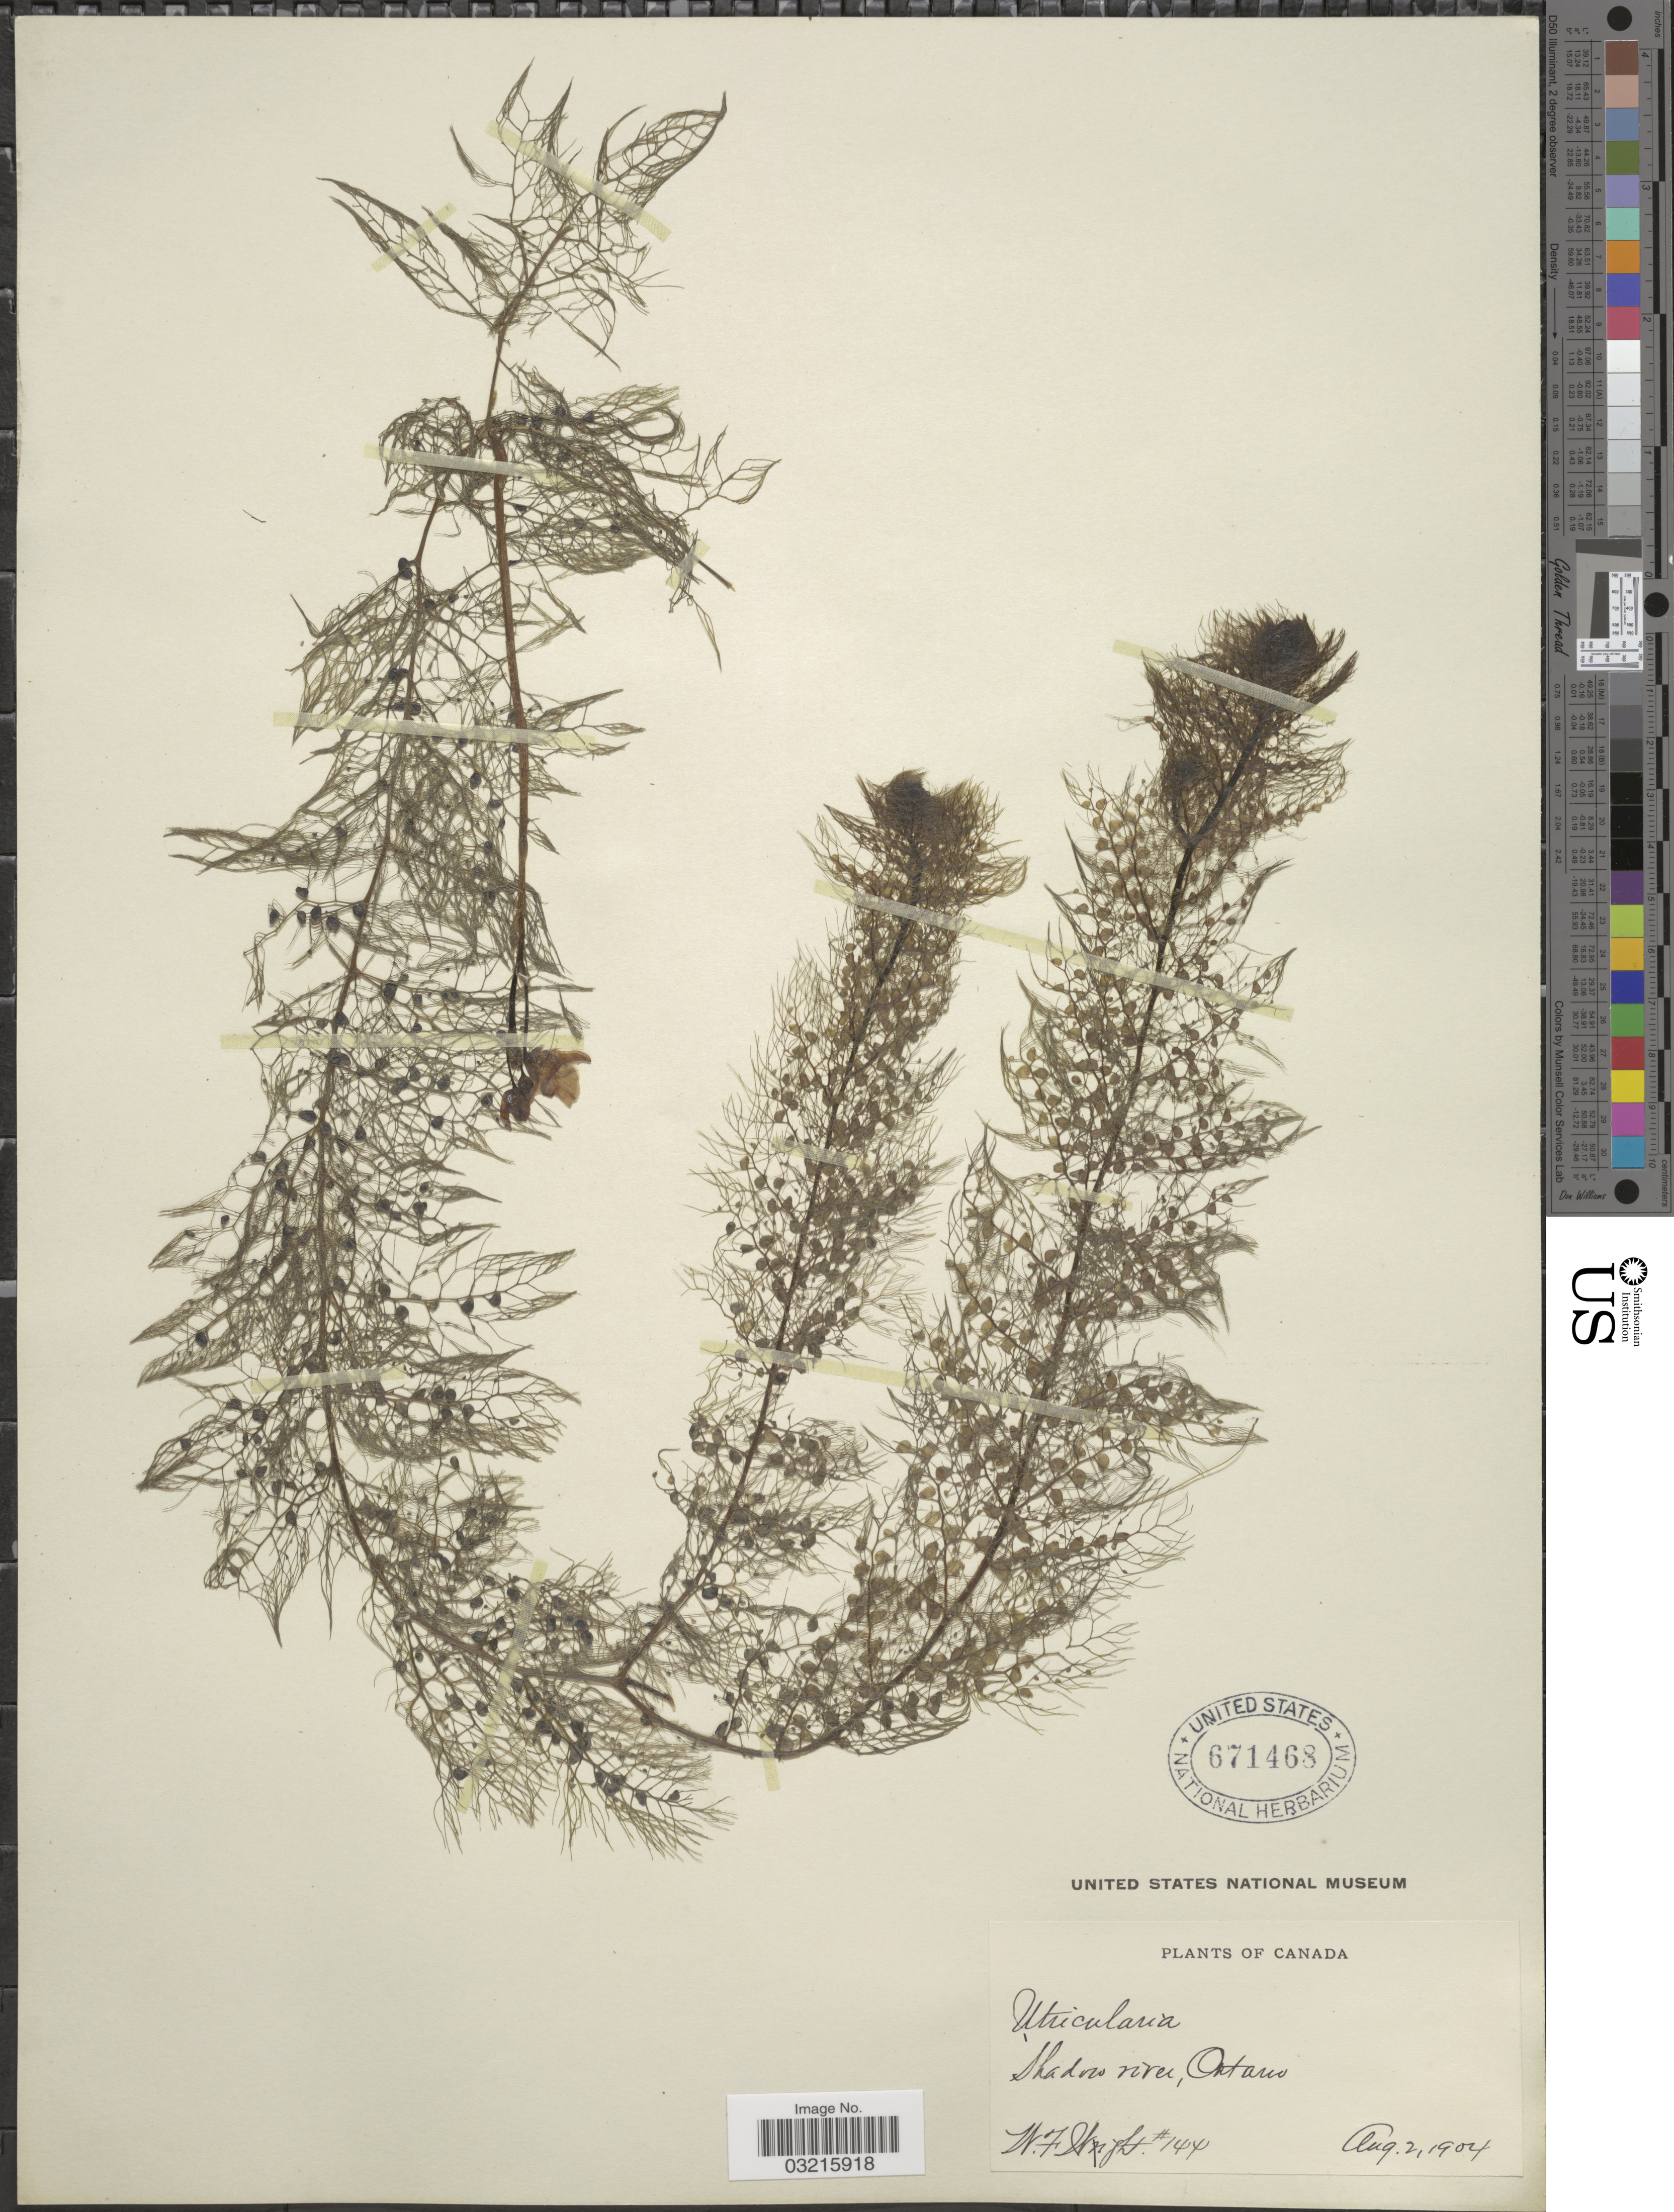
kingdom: Plantae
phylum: Tracheophyta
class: Magnoliopsida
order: Lamiales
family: Lentibulariaceae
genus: Utricularia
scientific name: Utricularia vulgaris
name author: L.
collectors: W. F. Wright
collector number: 144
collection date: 1904-08-02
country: Canada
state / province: Ontario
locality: Shadow river.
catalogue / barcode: US 671468